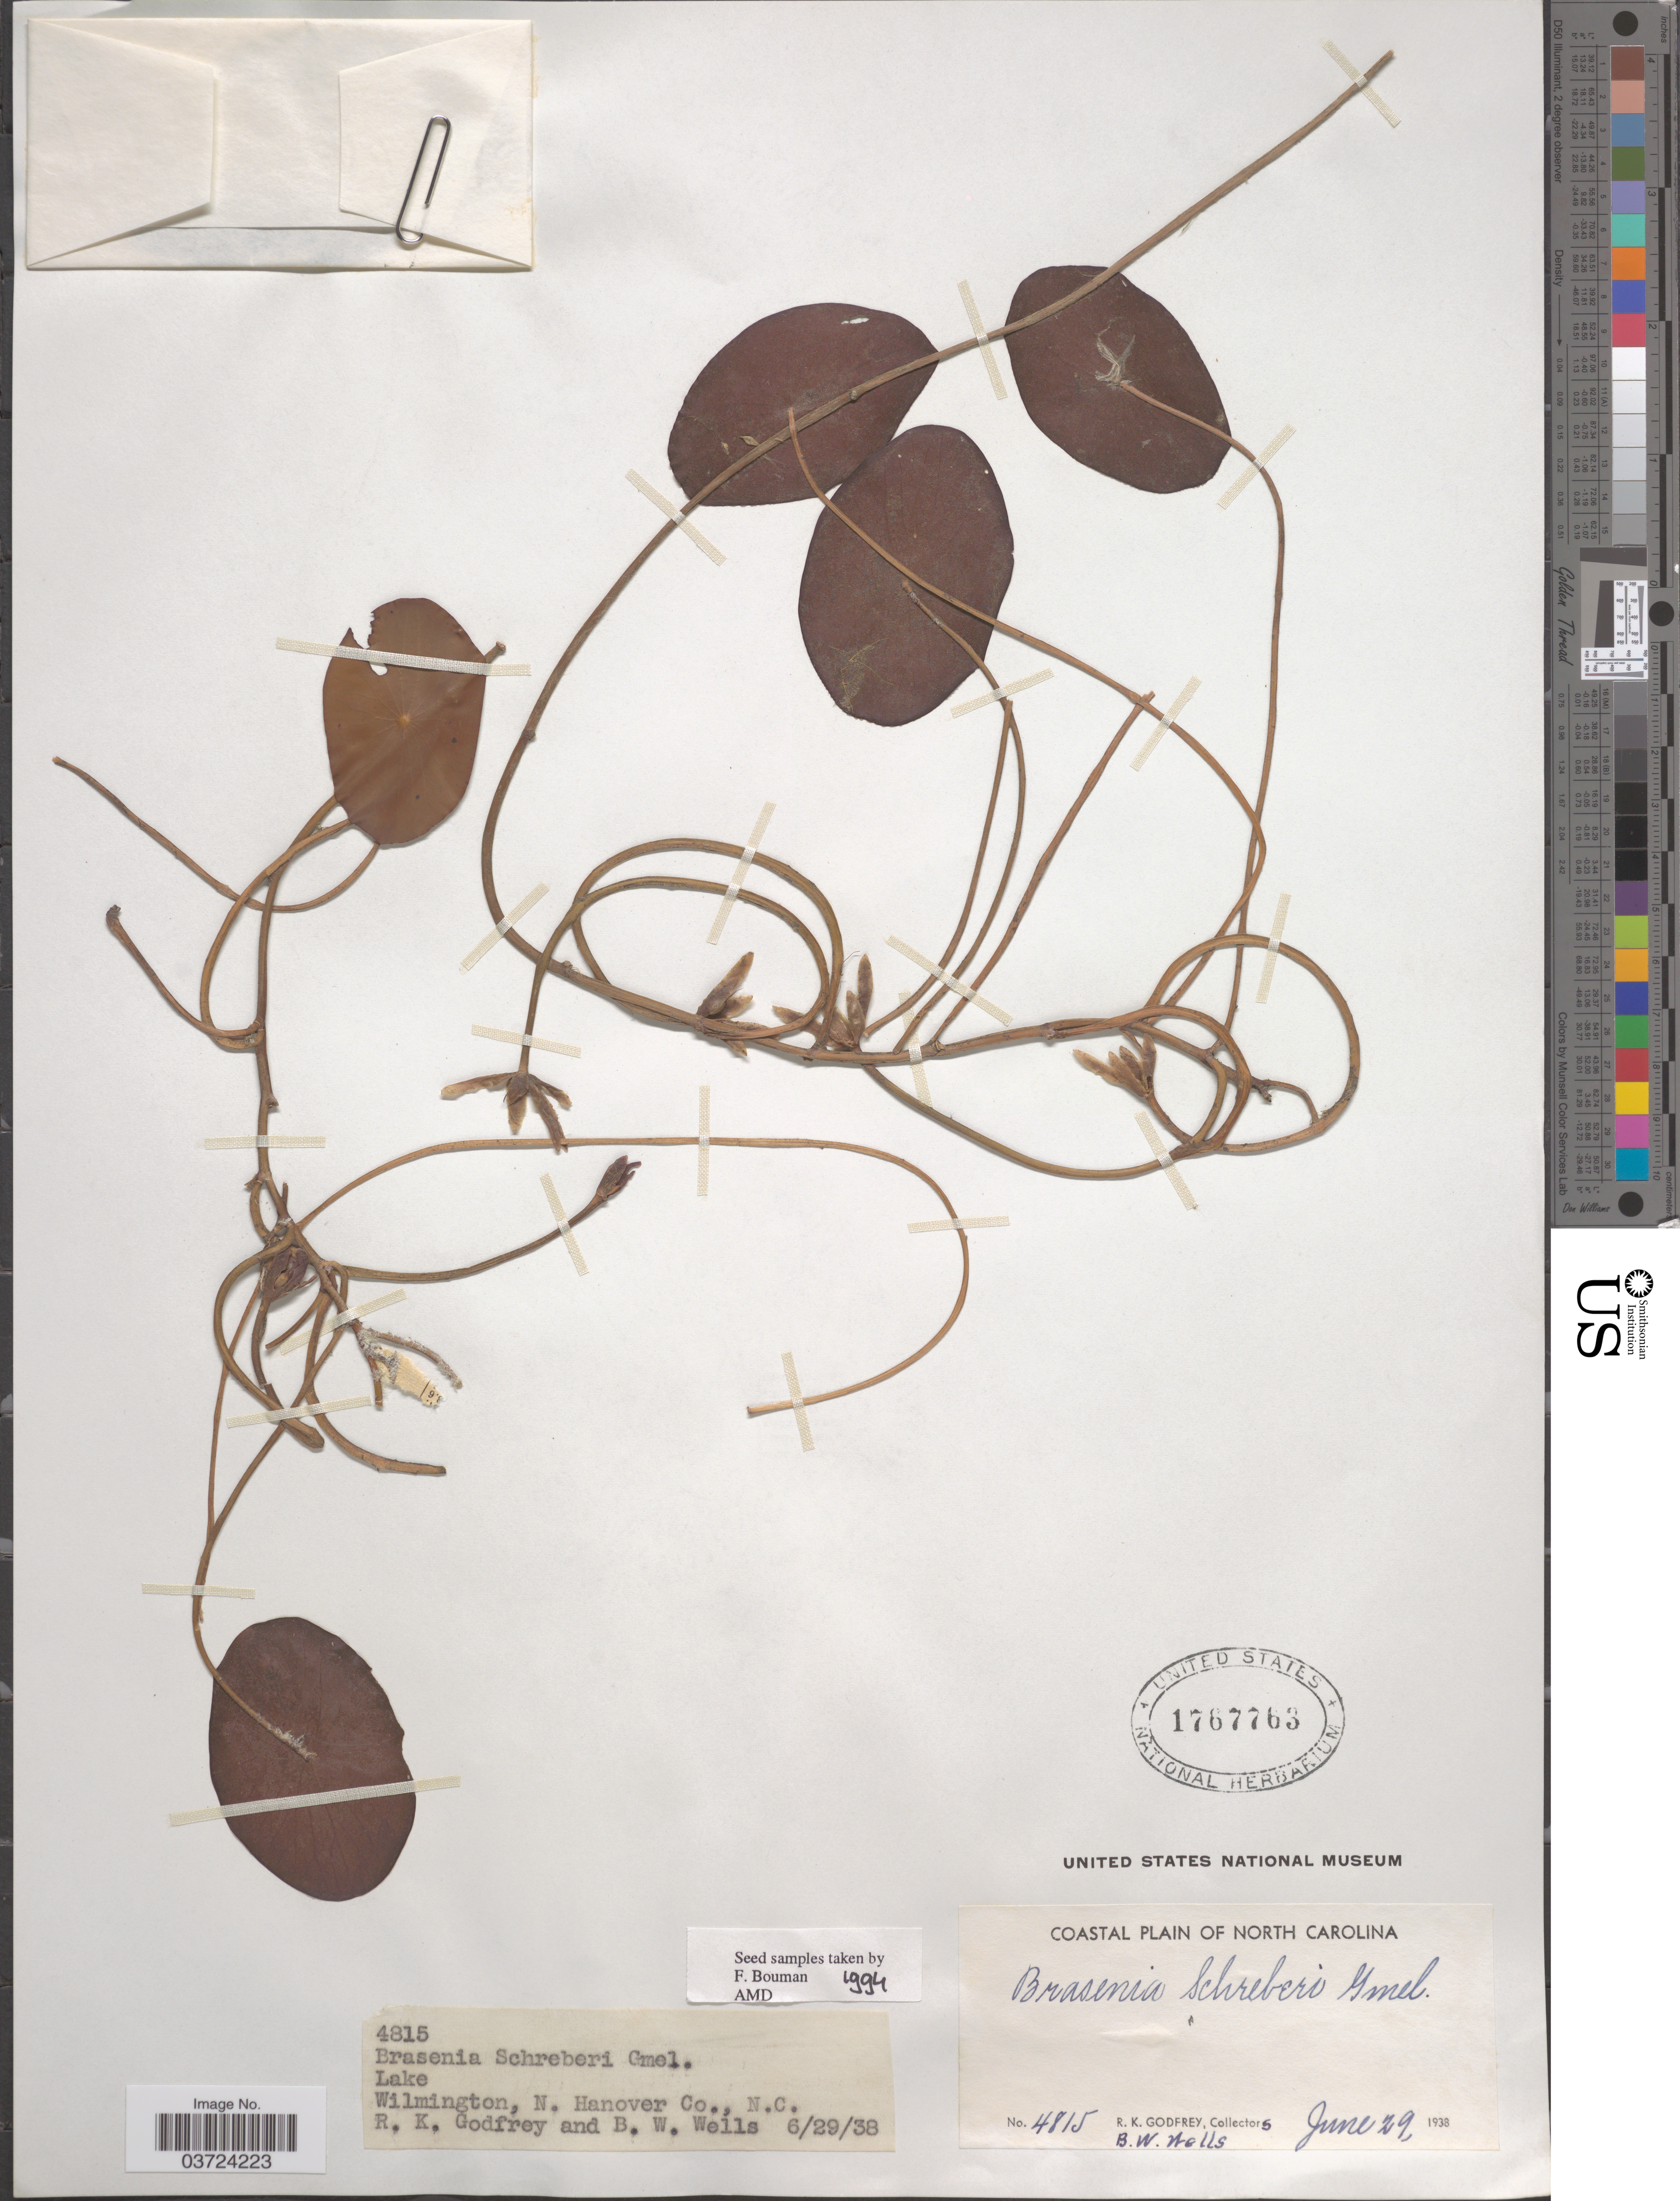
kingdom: Plantae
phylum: Tracheophyta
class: Magnoliopsida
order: Nymphaeales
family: Cabombaceae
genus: Brasenia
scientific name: Brasenia schreberi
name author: J.F. Gmel.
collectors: R. K. Godfrey & B. Wells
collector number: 4815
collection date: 1938-06-29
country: United States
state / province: North Carolina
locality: Wilmington, N. Hanover Co.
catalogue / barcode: US 1767763